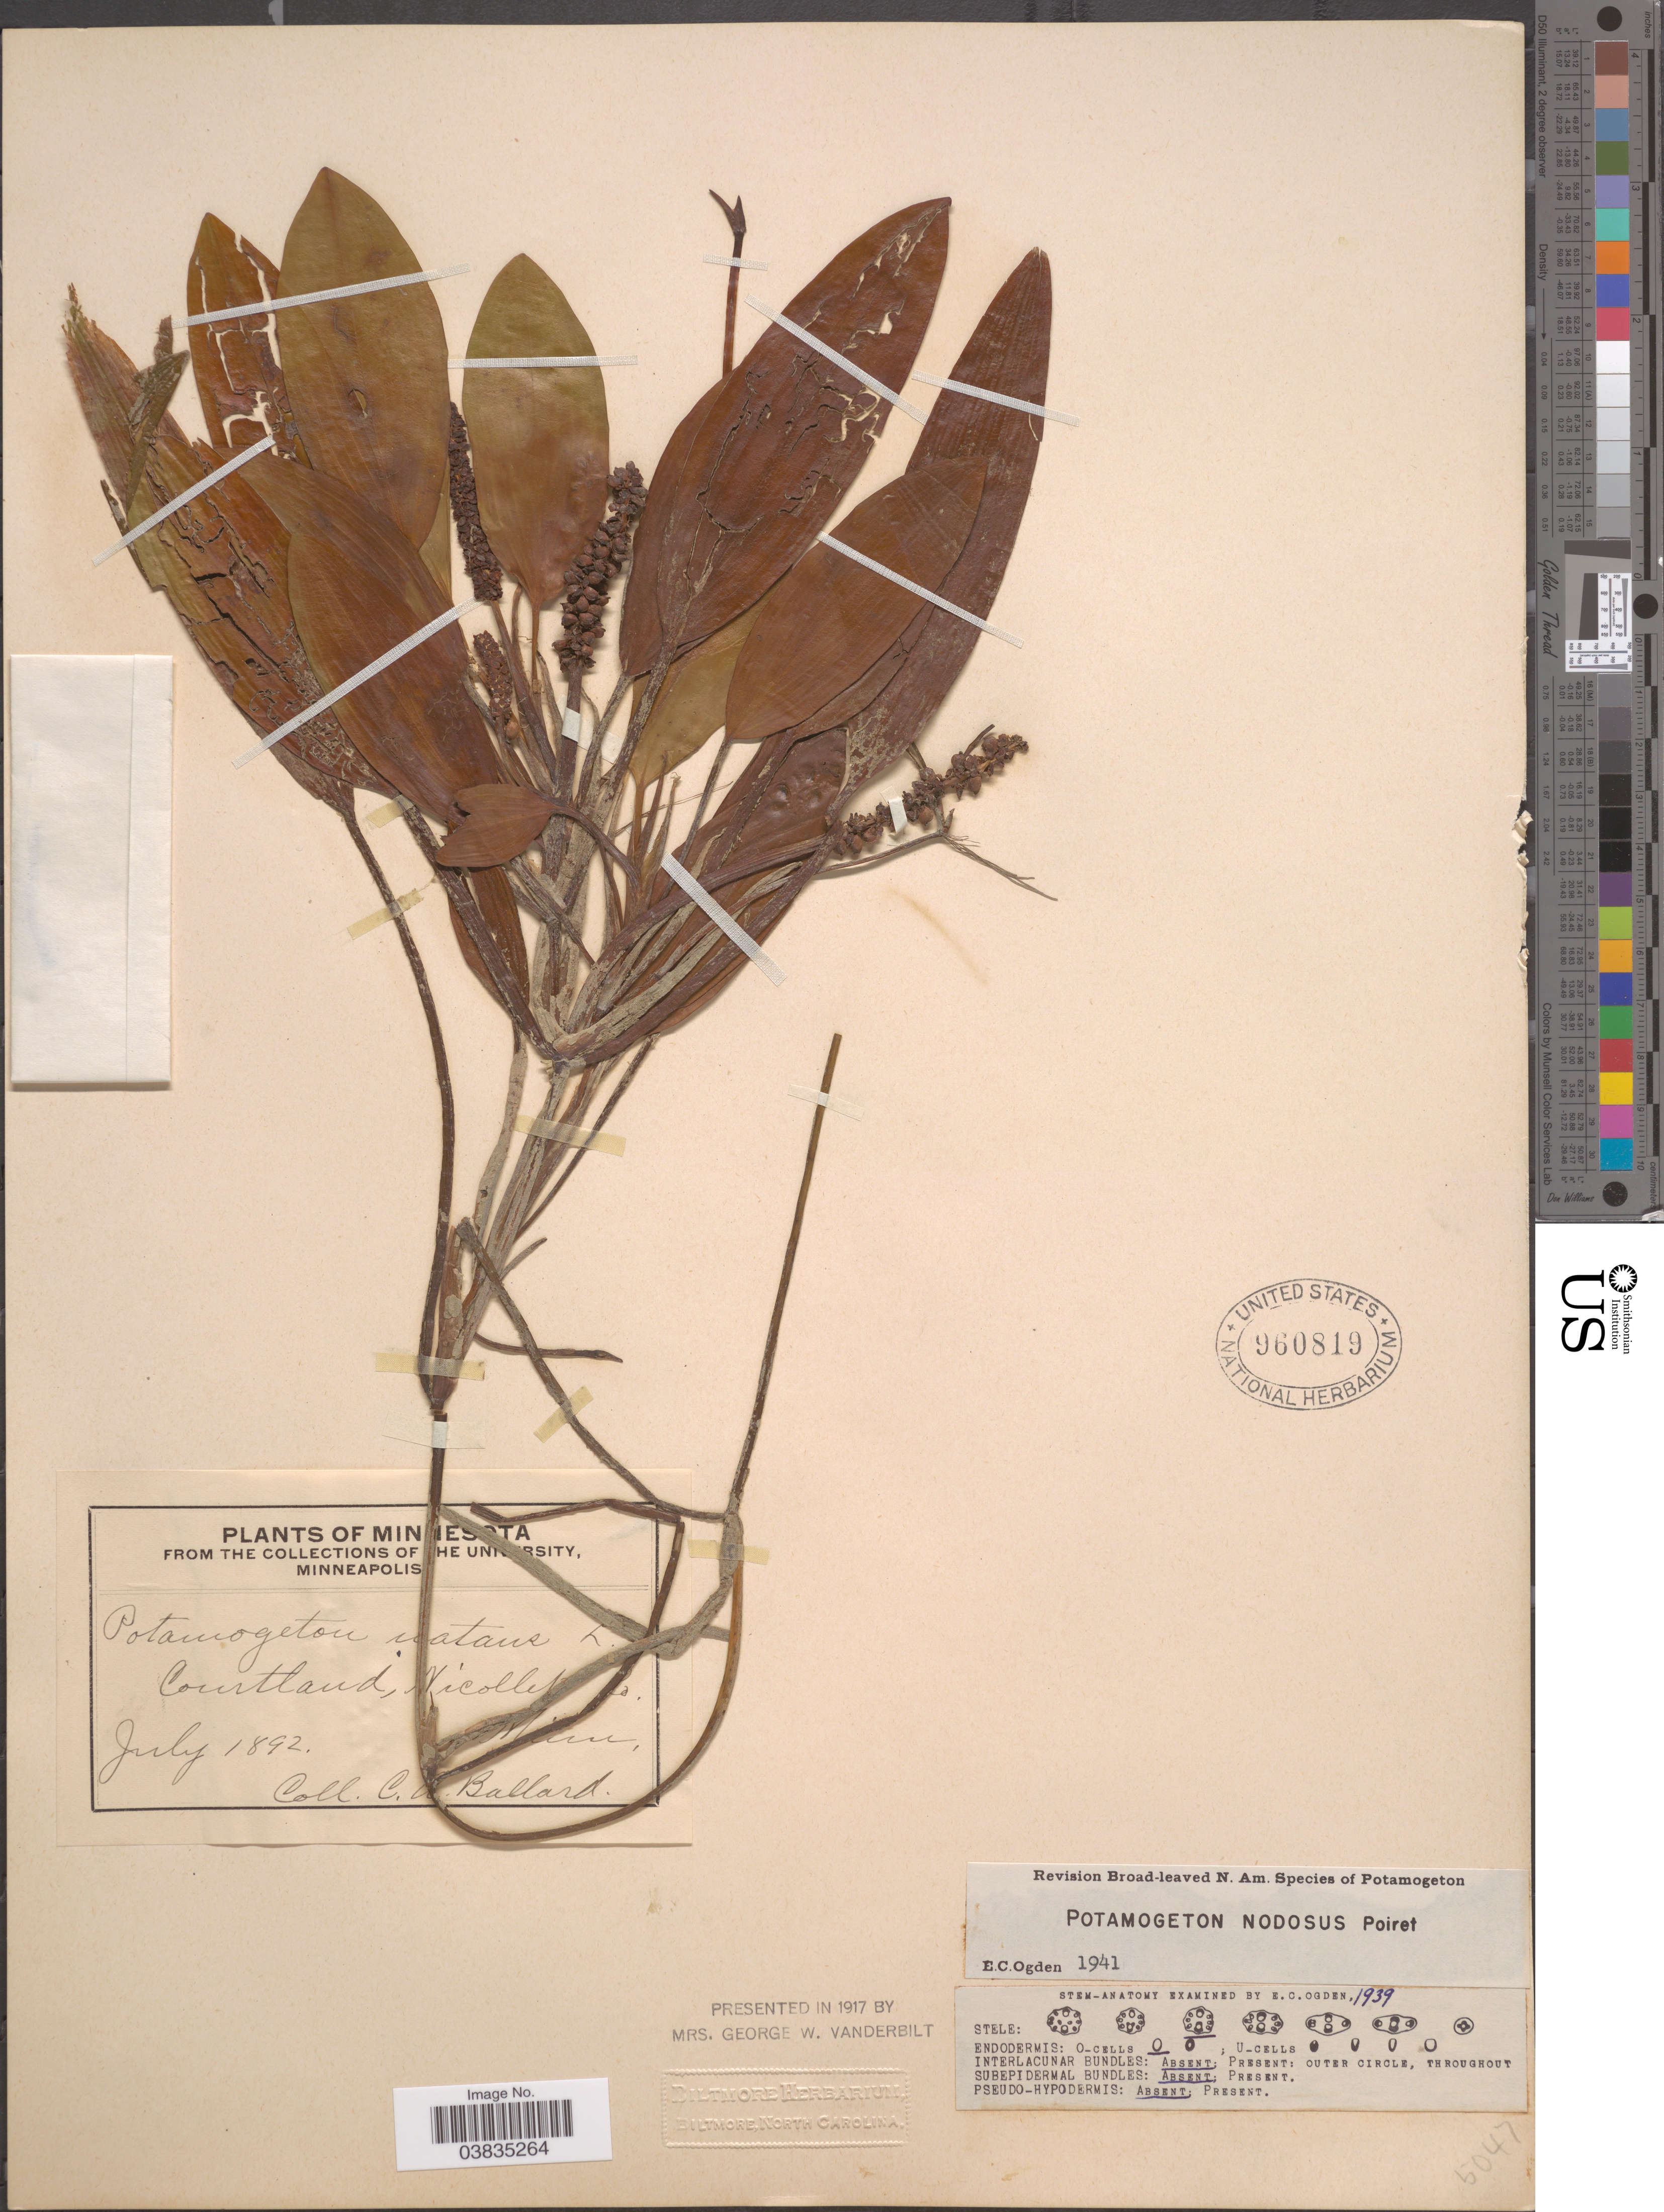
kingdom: Plantae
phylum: Tracheophyta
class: Liliopsida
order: Alismatales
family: Potamogetonaceae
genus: Potamogeton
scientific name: Potamogeton nodosus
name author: Poir.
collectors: C. A. Ballard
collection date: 1892-07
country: United States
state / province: Minnesota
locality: Courtland, Nicollet Co.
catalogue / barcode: US 960819